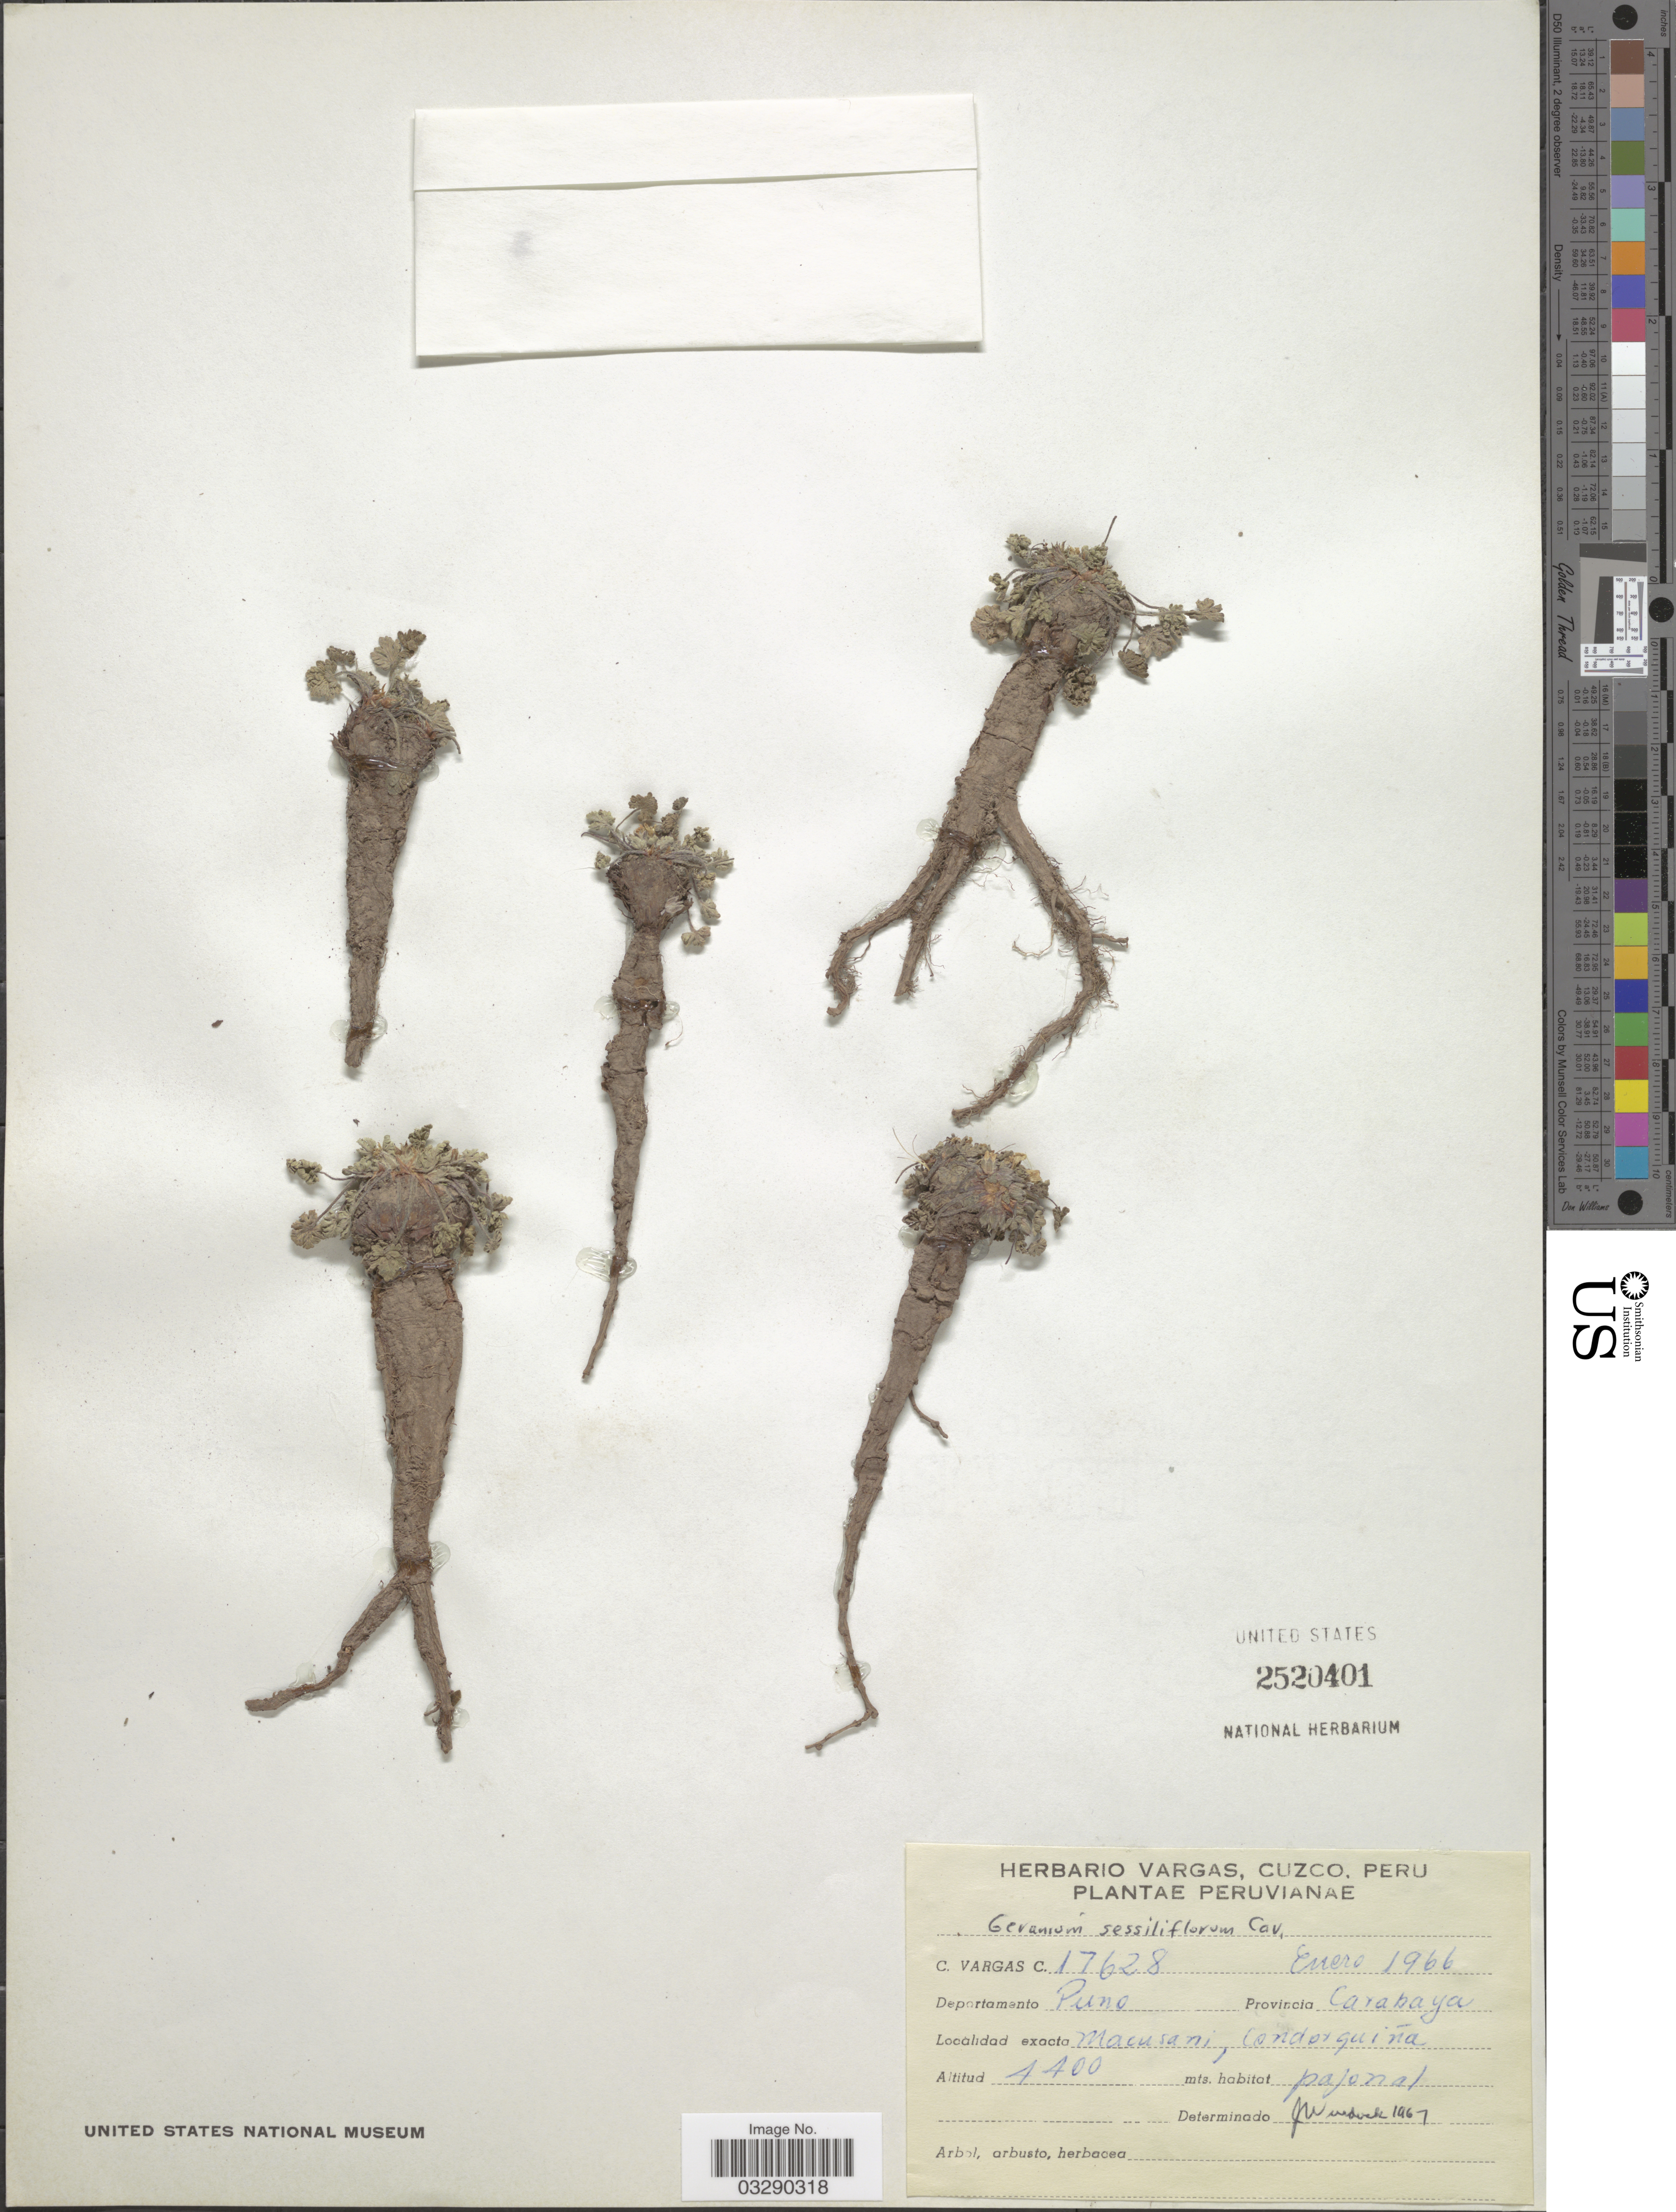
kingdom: Plantae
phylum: Tracheophyta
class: Magnoliopsida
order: Geraniales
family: Geraniaceae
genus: Geranium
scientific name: Geranium sessiliflorum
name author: Cav.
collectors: C. Vargas Calderón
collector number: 17628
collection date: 1966-01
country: Peru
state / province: Puno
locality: Departamento Puno. Provincia Carabaya. Macusani, Condorquiña.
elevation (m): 4400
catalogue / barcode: US 2520401